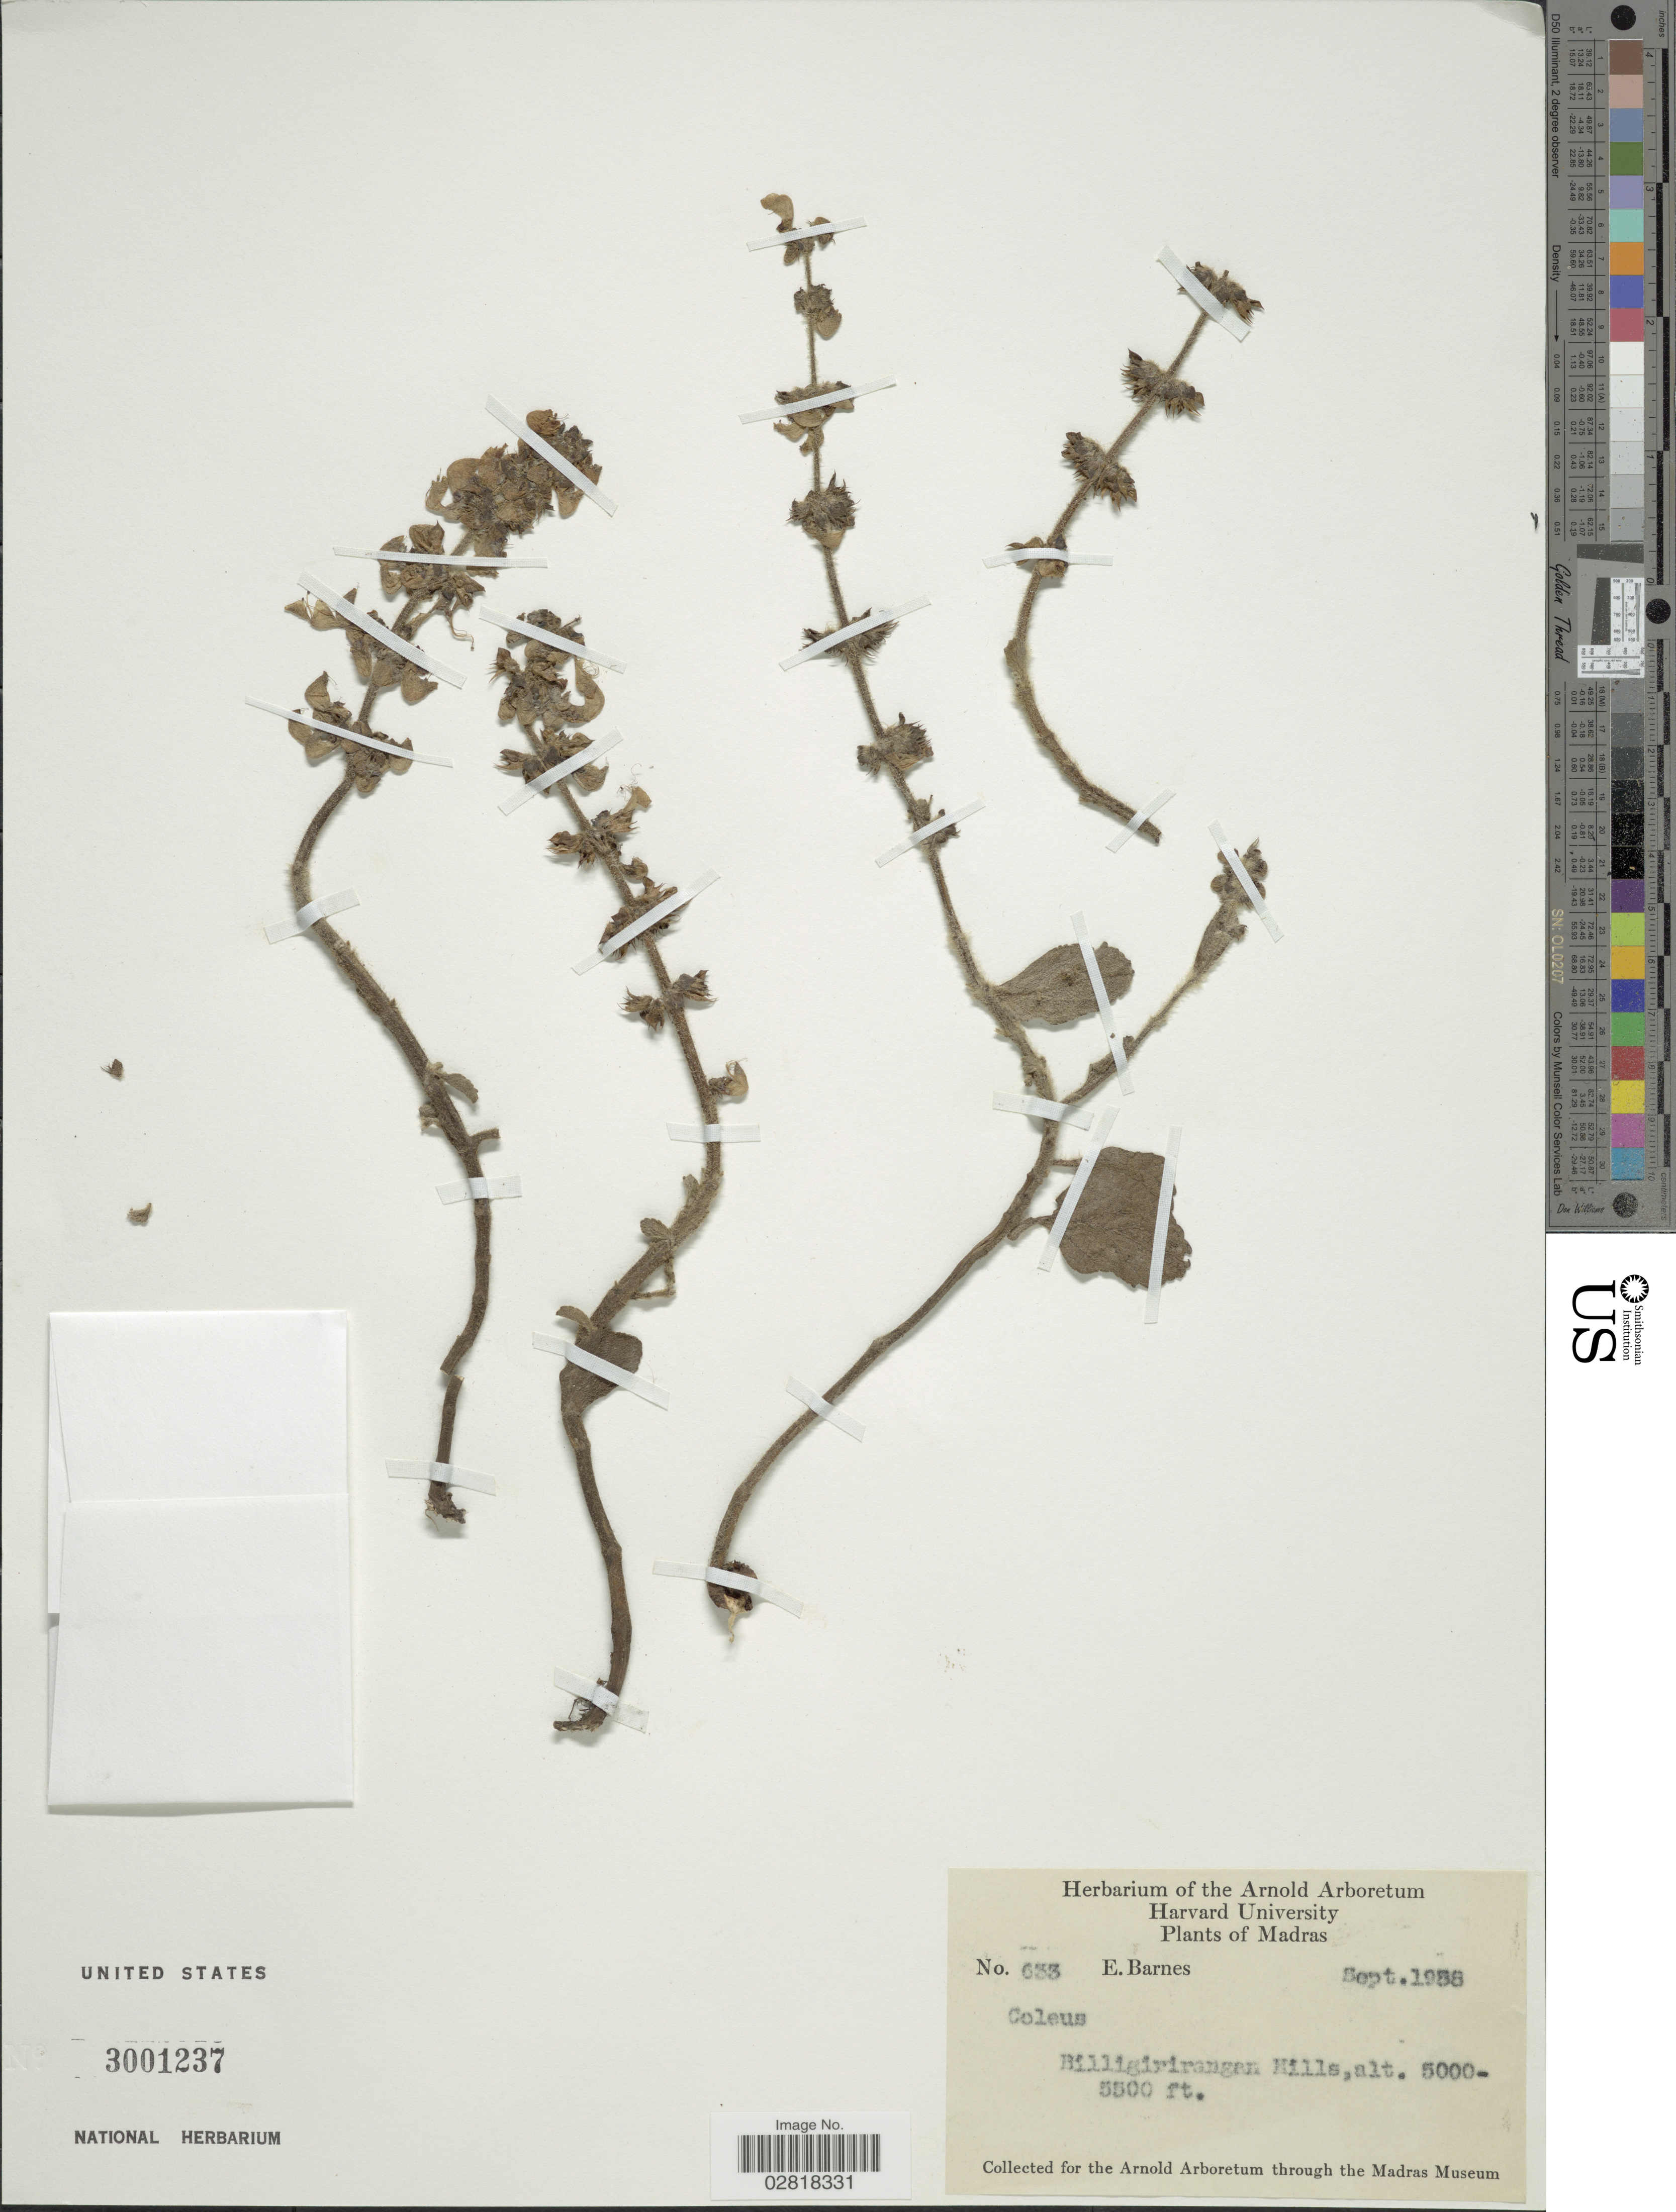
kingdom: Plantae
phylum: Tracheophyta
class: Magnoliopsida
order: Lamiales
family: Lamiaceae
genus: Plectranthus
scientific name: Plectranthus sp.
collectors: E. Barnes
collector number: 633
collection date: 1958-09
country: India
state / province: Karnataka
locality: Madras, Billigirirangan Hills.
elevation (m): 1524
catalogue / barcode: US 3001237